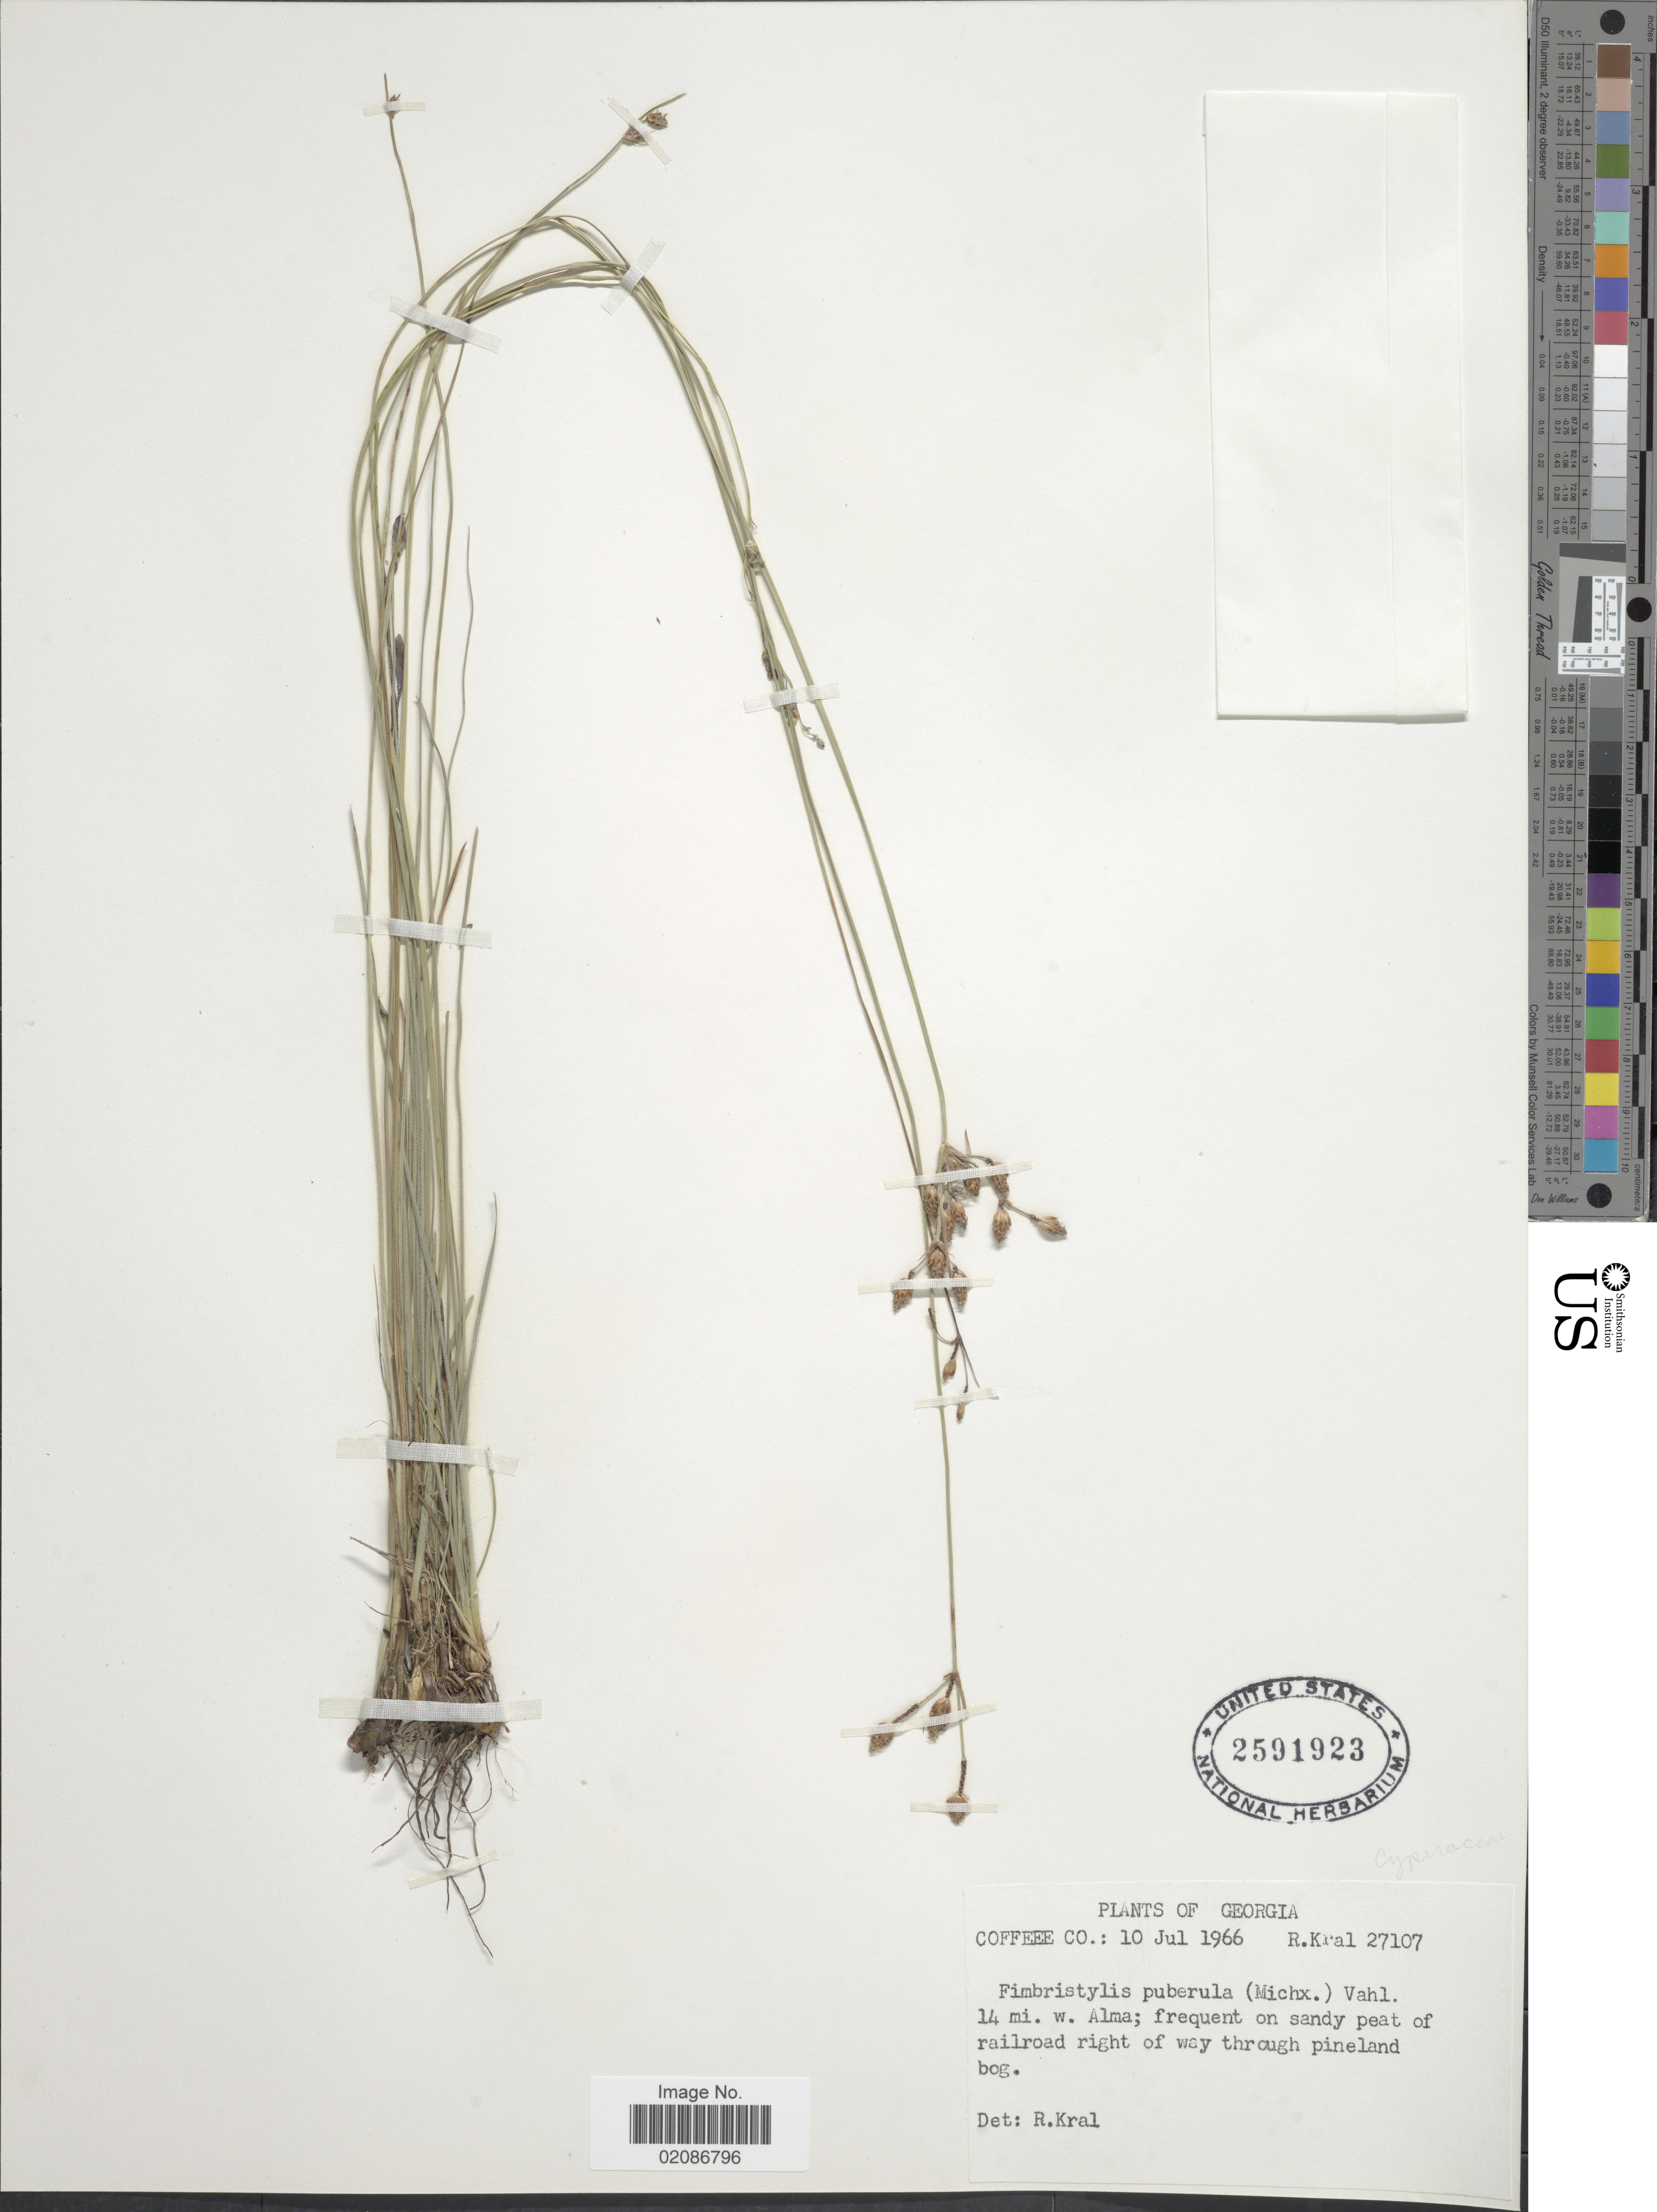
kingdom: Plantae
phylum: Tracheophyta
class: Liliopsida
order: Poales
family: Cyperaceae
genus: Fimbristylis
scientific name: Fimbristylis puberula var. puberula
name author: (Michx.) Vahl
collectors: R. Kral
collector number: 27107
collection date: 1966-07-10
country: United States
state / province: Georgia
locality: Coffeee Co.: 14 mi. Alma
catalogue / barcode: US 2591923